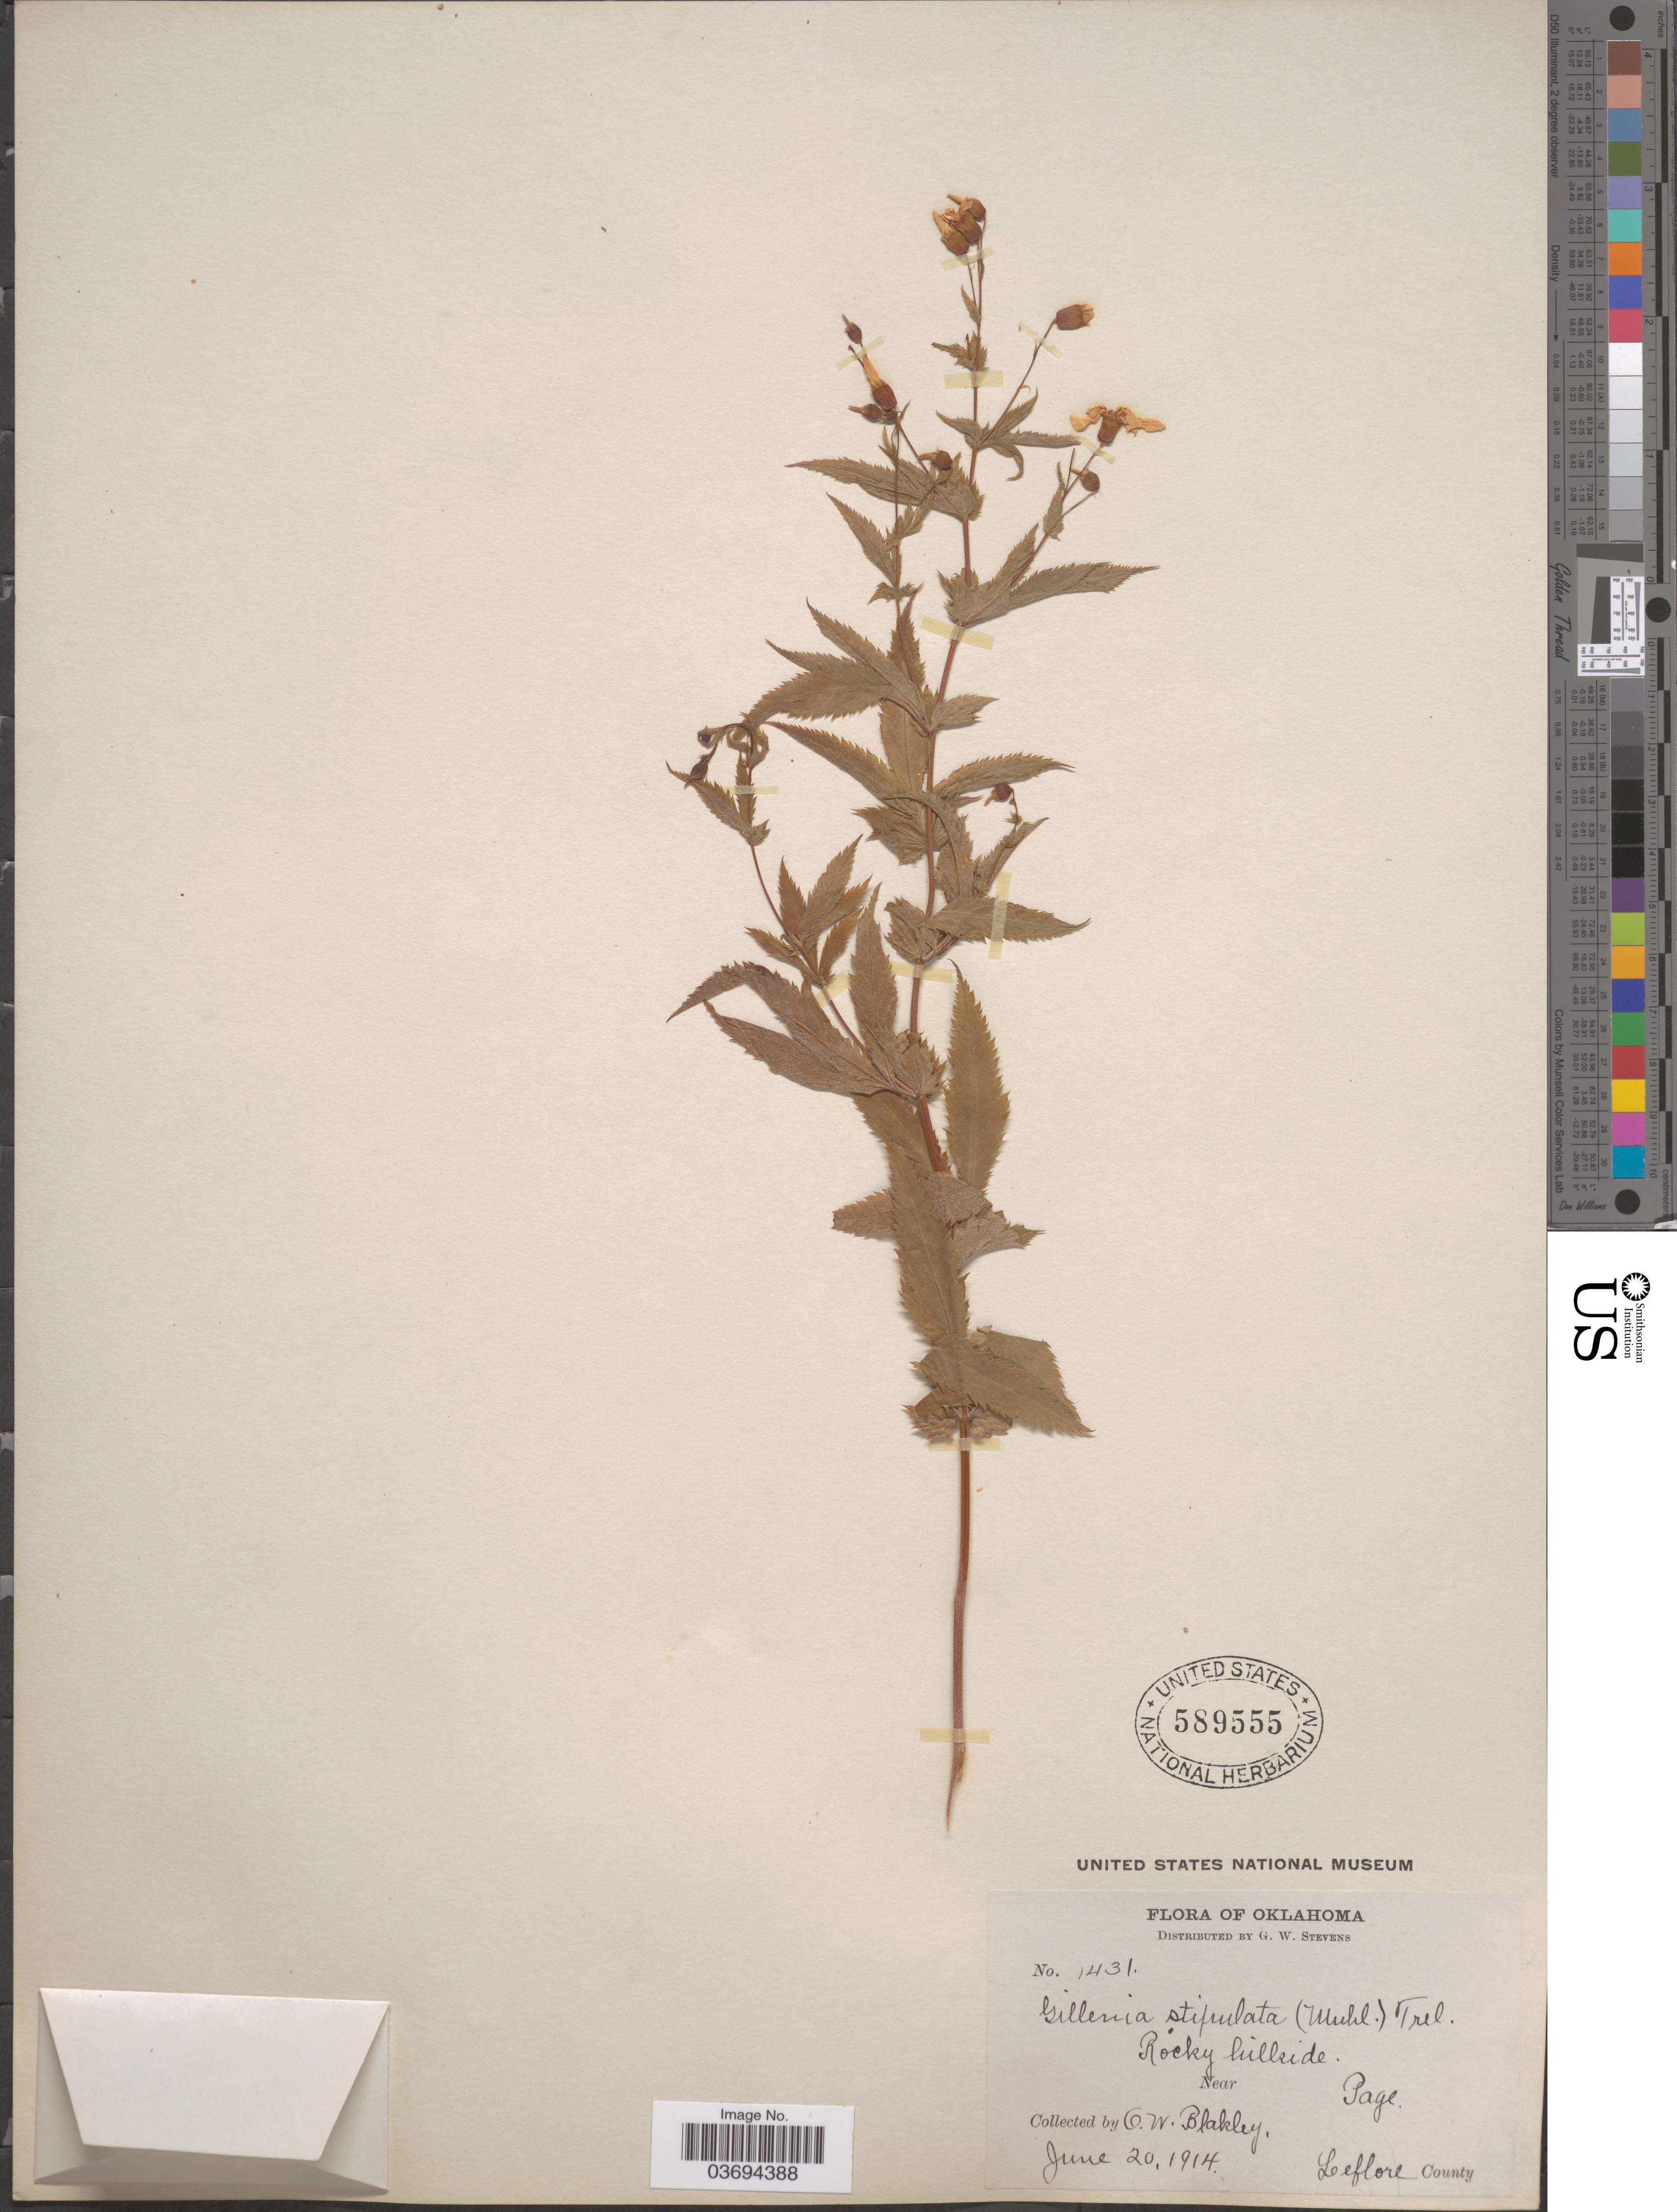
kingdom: Plantae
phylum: Tracheophyta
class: Magnoliopsida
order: Rosales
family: Rosaceae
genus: Gillenia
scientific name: Gillenia stipulata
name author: (Muhl. ex Willd.) Nutt.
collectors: O. Blakley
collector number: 1431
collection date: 1914-06-20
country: United States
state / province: Oklahoma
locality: Near Page. Leflore County.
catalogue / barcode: US 589555